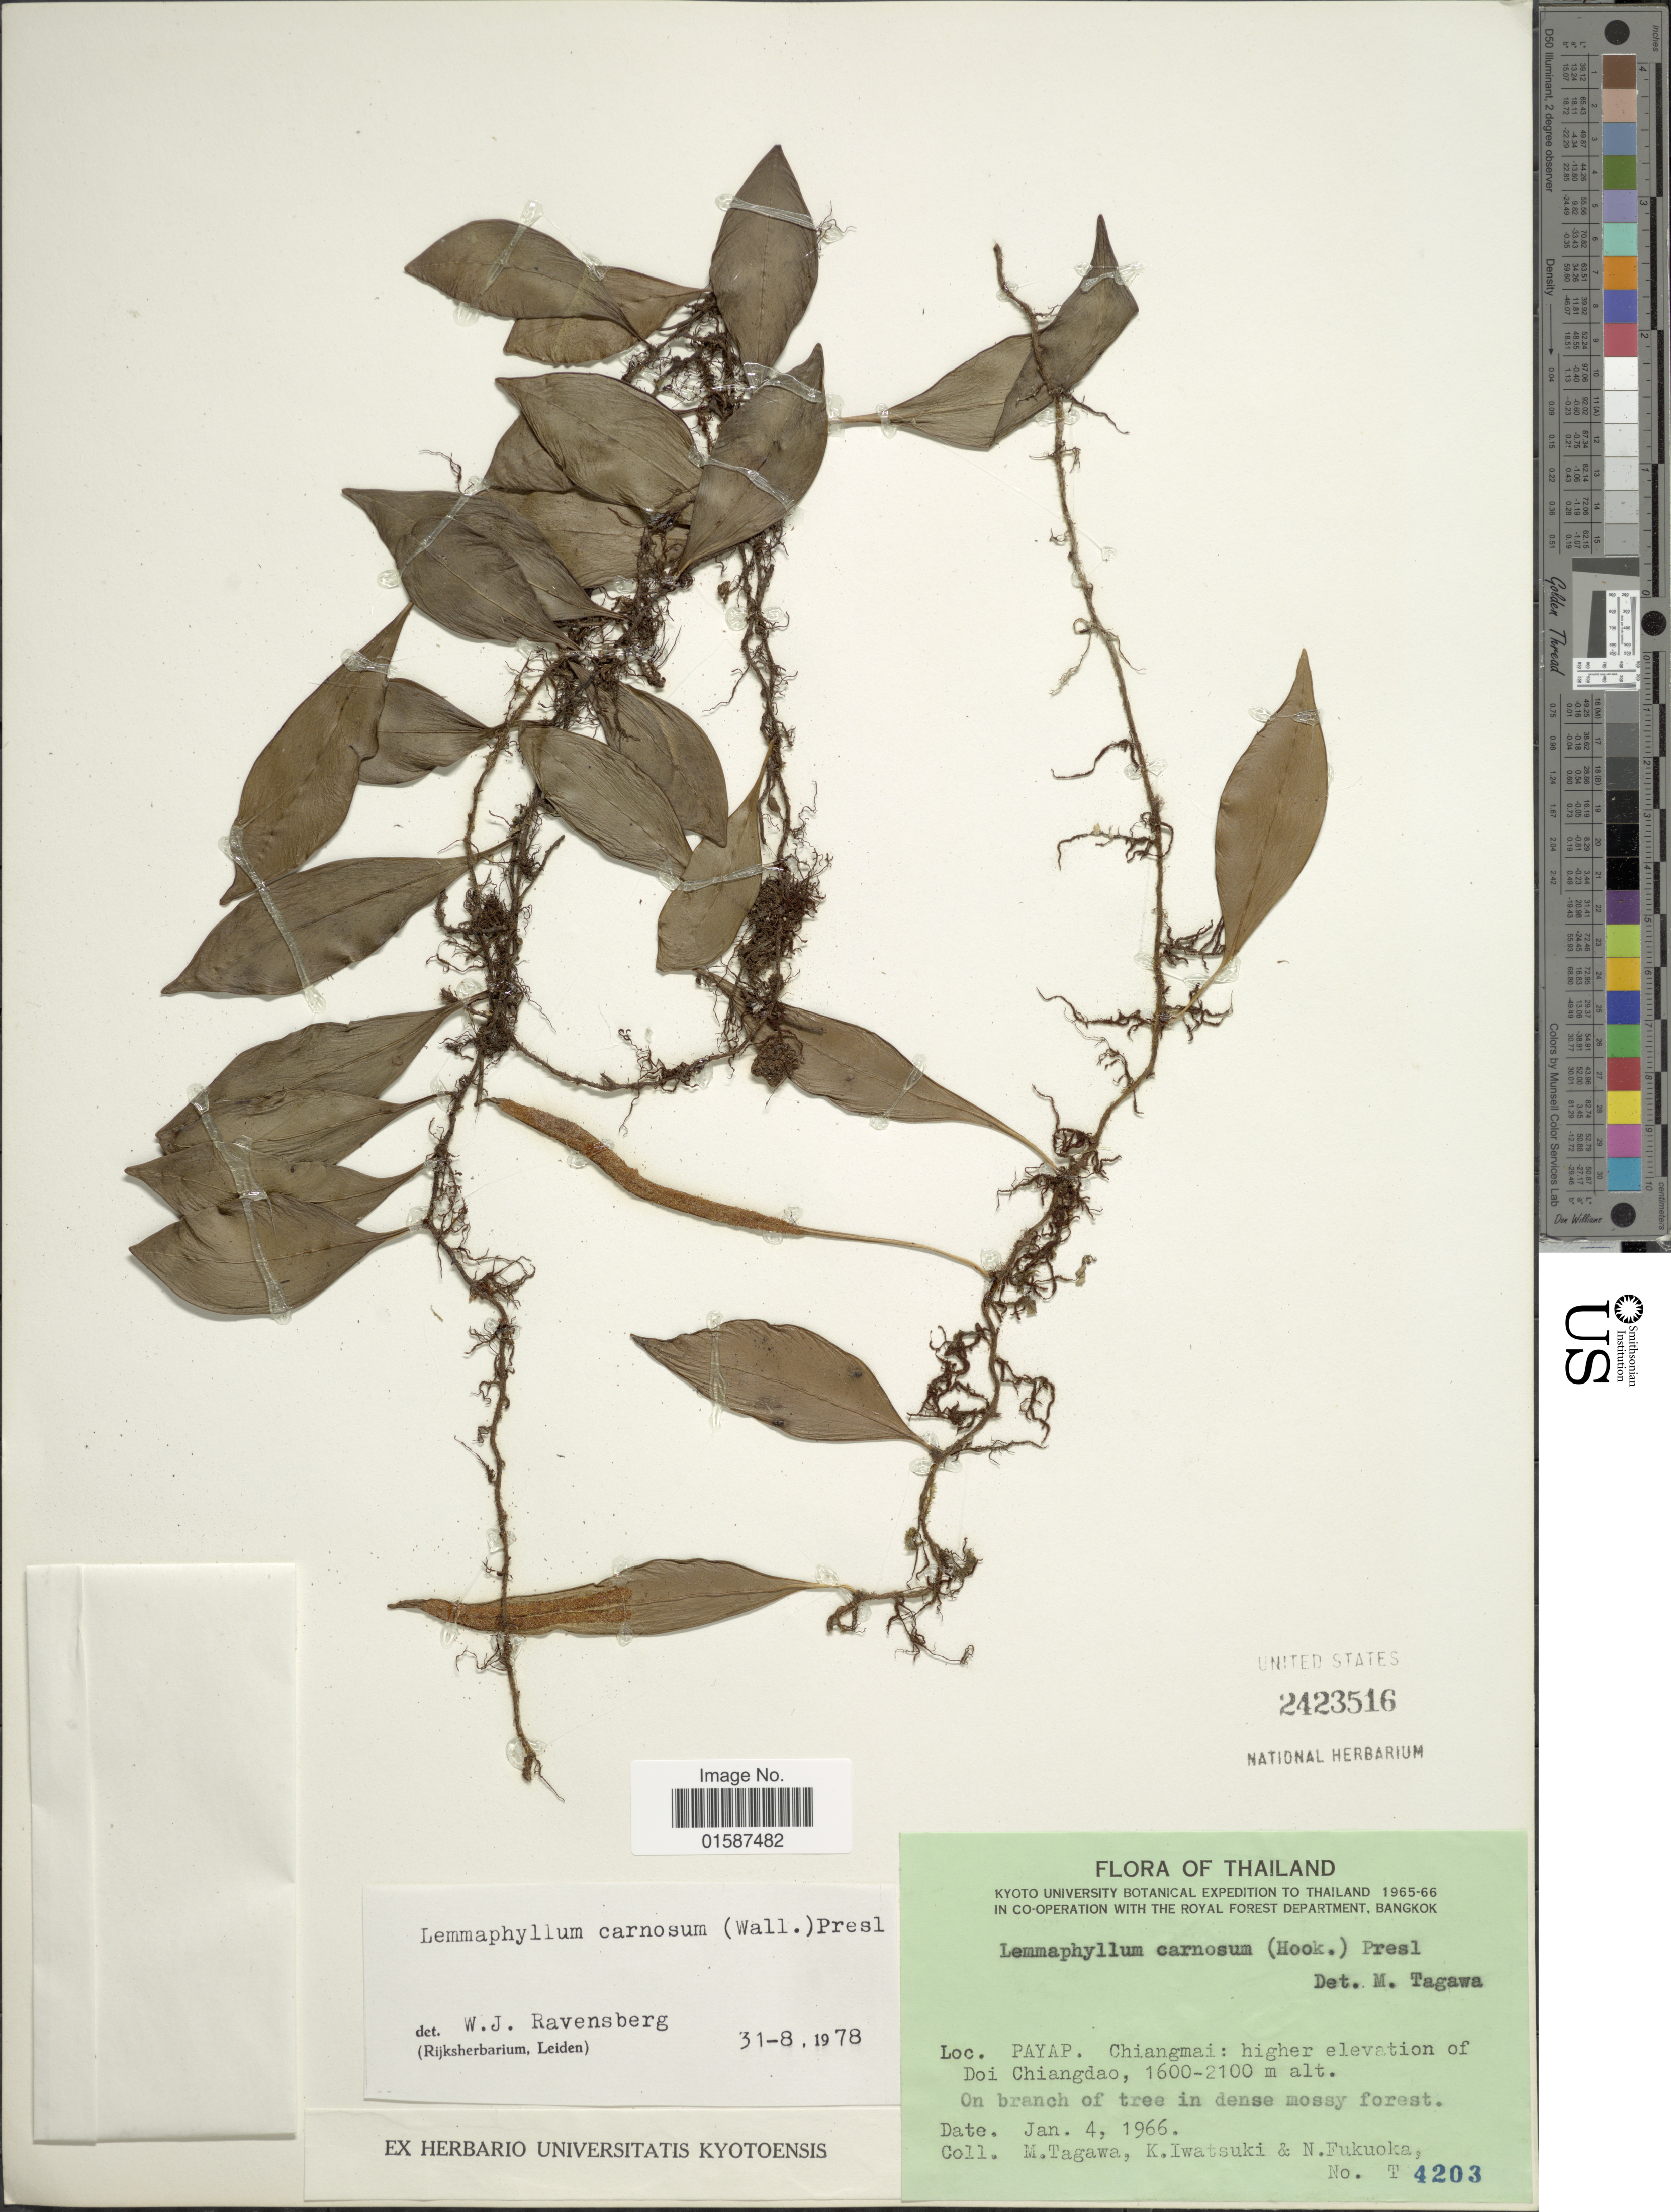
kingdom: Plantae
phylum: Tracheophyta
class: Polypodiopsida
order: Polypodiales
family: Polypodiaceae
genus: Lemmaphyllum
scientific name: Lemmaphyllum carnosum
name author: (J. Sm. ex Hook.) C. Presl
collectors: M. Tagawa, K. Iwatsuki & N. Fukuoka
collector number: T4203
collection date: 1966-01-04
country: Thailand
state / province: Chiang Mai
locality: Payap, Chiangmai: higher elevation of Doi Chiangdao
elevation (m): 1600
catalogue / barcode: US 2423516